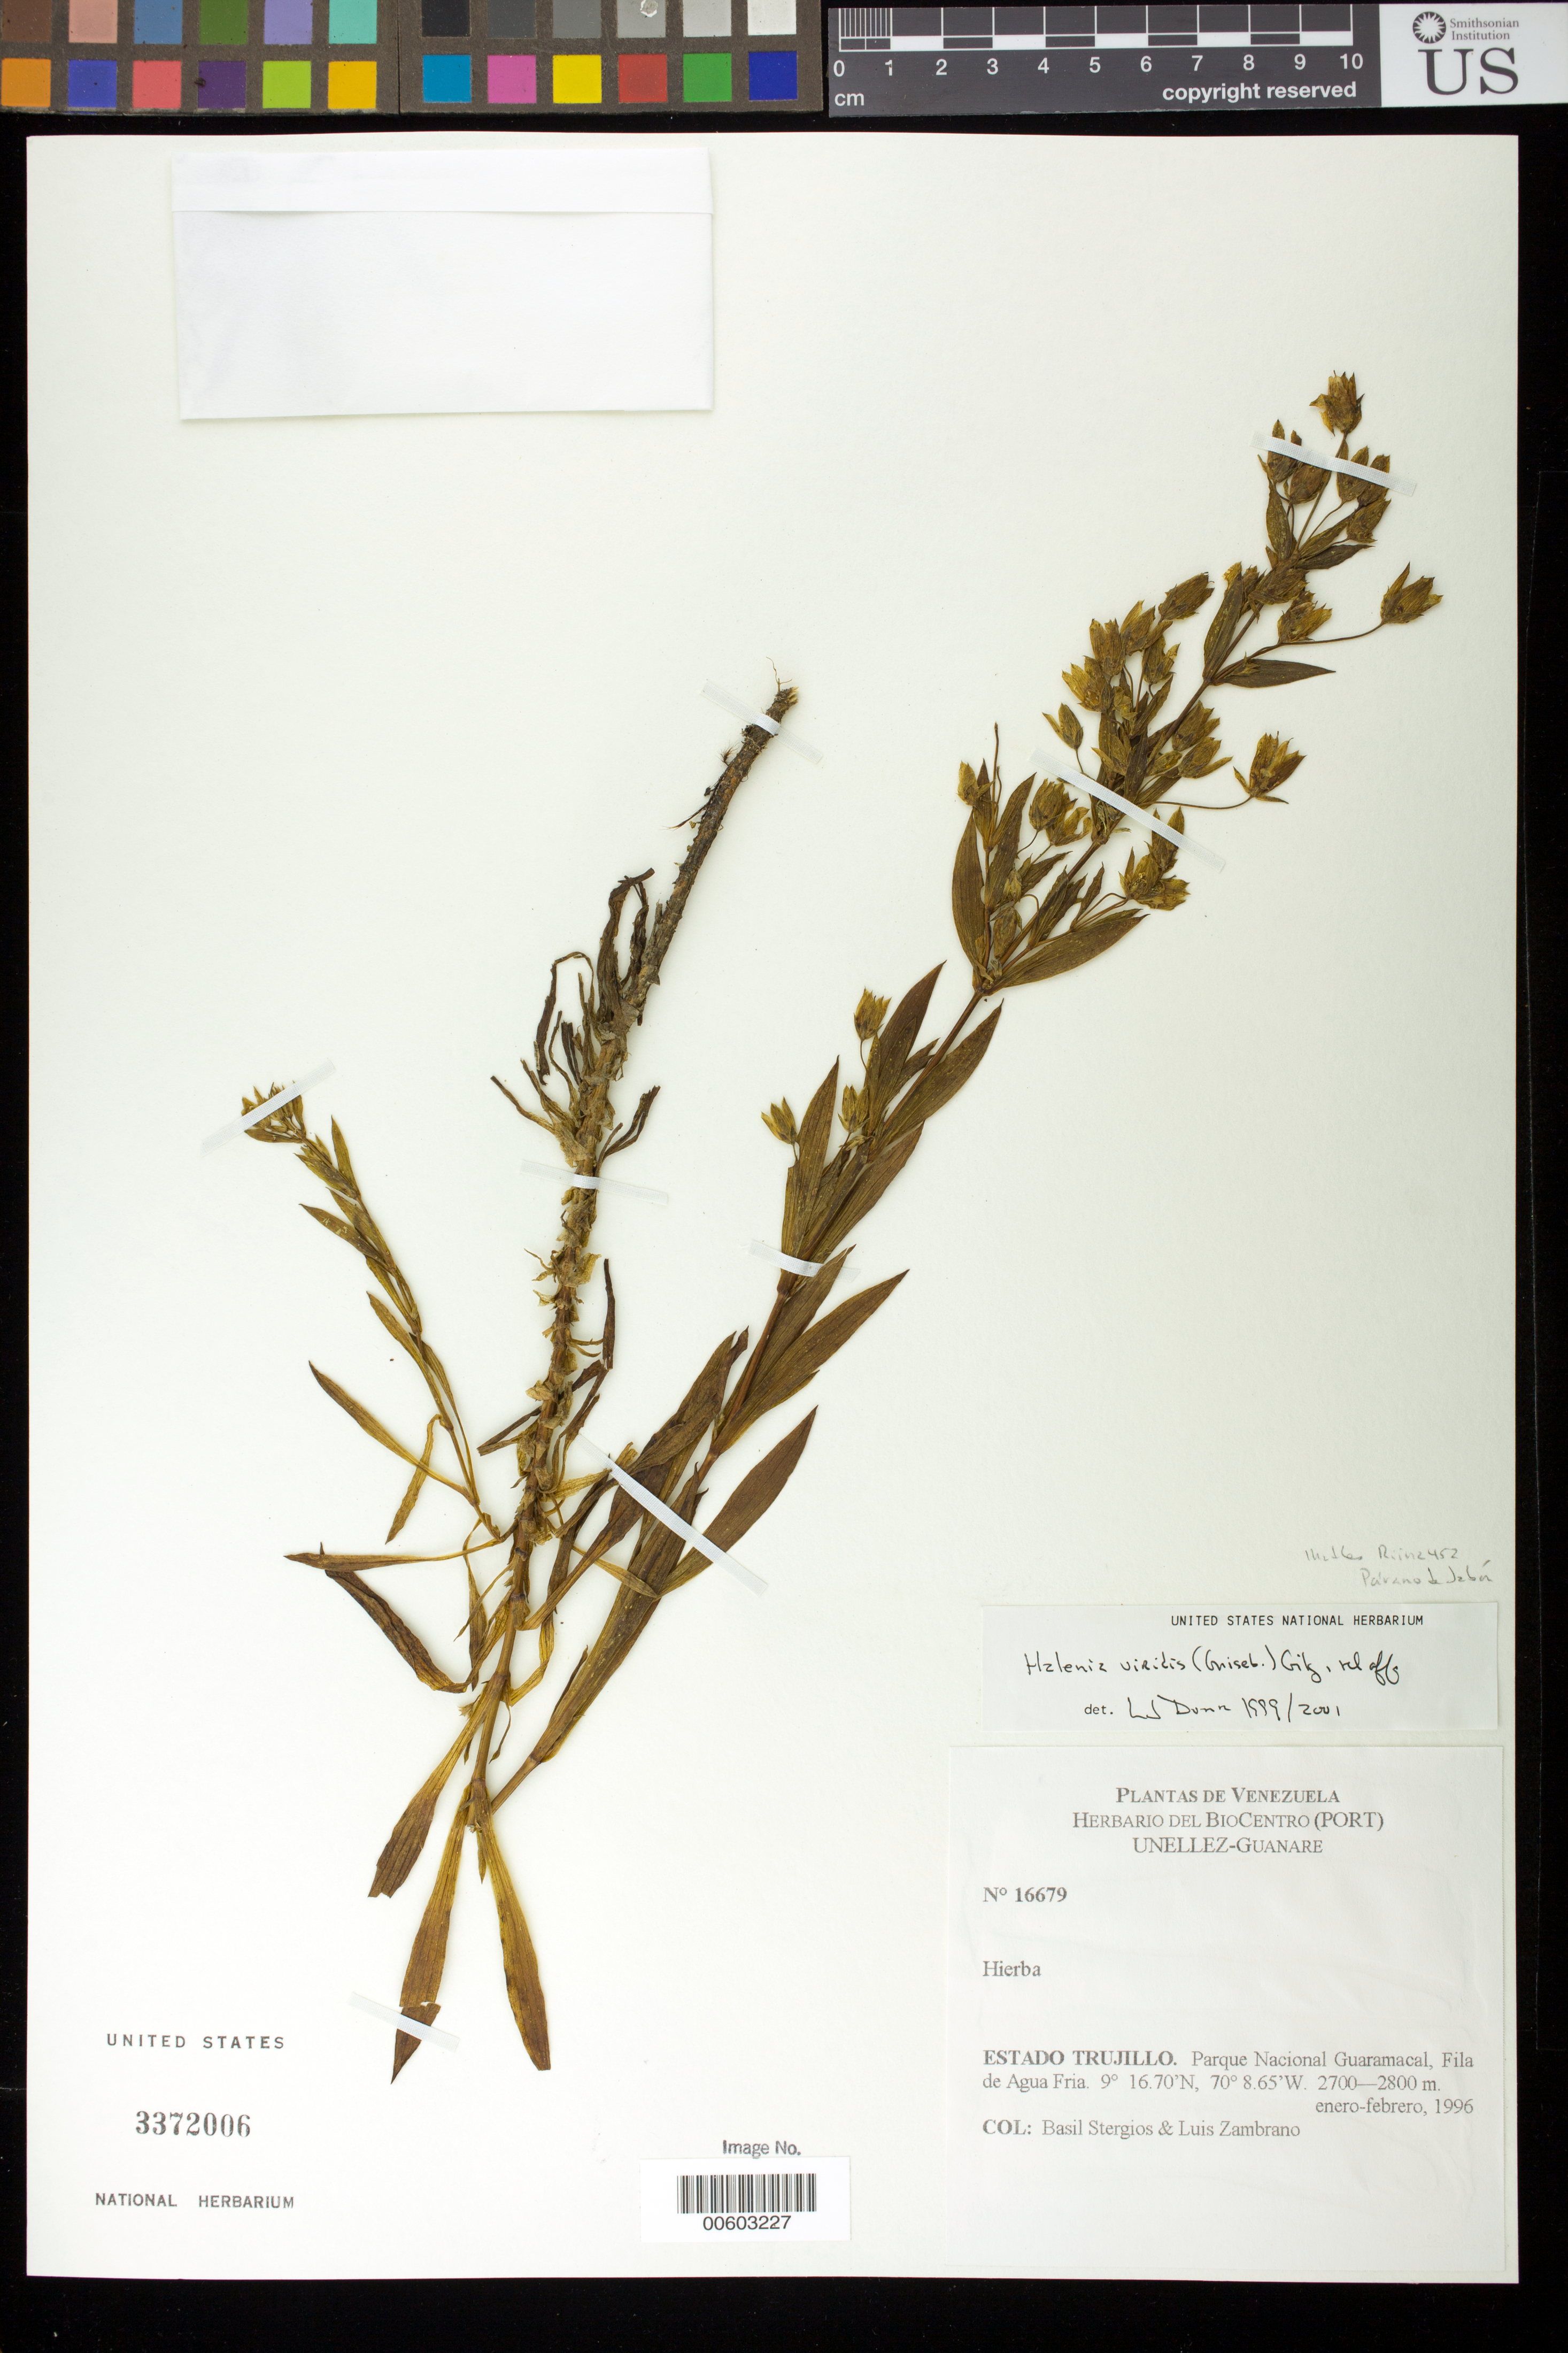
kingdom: Plantae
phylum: Tracheophyta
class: Magnoliopsida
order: Gentianales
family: Gentianaceae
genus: Halenia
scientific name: Halenia viridis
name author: (Griseb.) Gilg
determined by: Dorr, L. J., (BOT), Smithsonian Institution - National Museum of Natural History (UNITED STATES)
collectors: B. G. Stergios & L. Zambrano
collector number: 16679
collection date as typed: Jan 1996 to -- Feb 1996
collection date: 1996-01/1996-02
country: Venezuela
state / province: Trujillo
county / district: Boconó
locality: Parque Nacional Guaramacal, Fila de Agua Fria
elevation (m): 2700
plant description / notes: MJG, PORT, US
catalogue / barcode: US 3372006